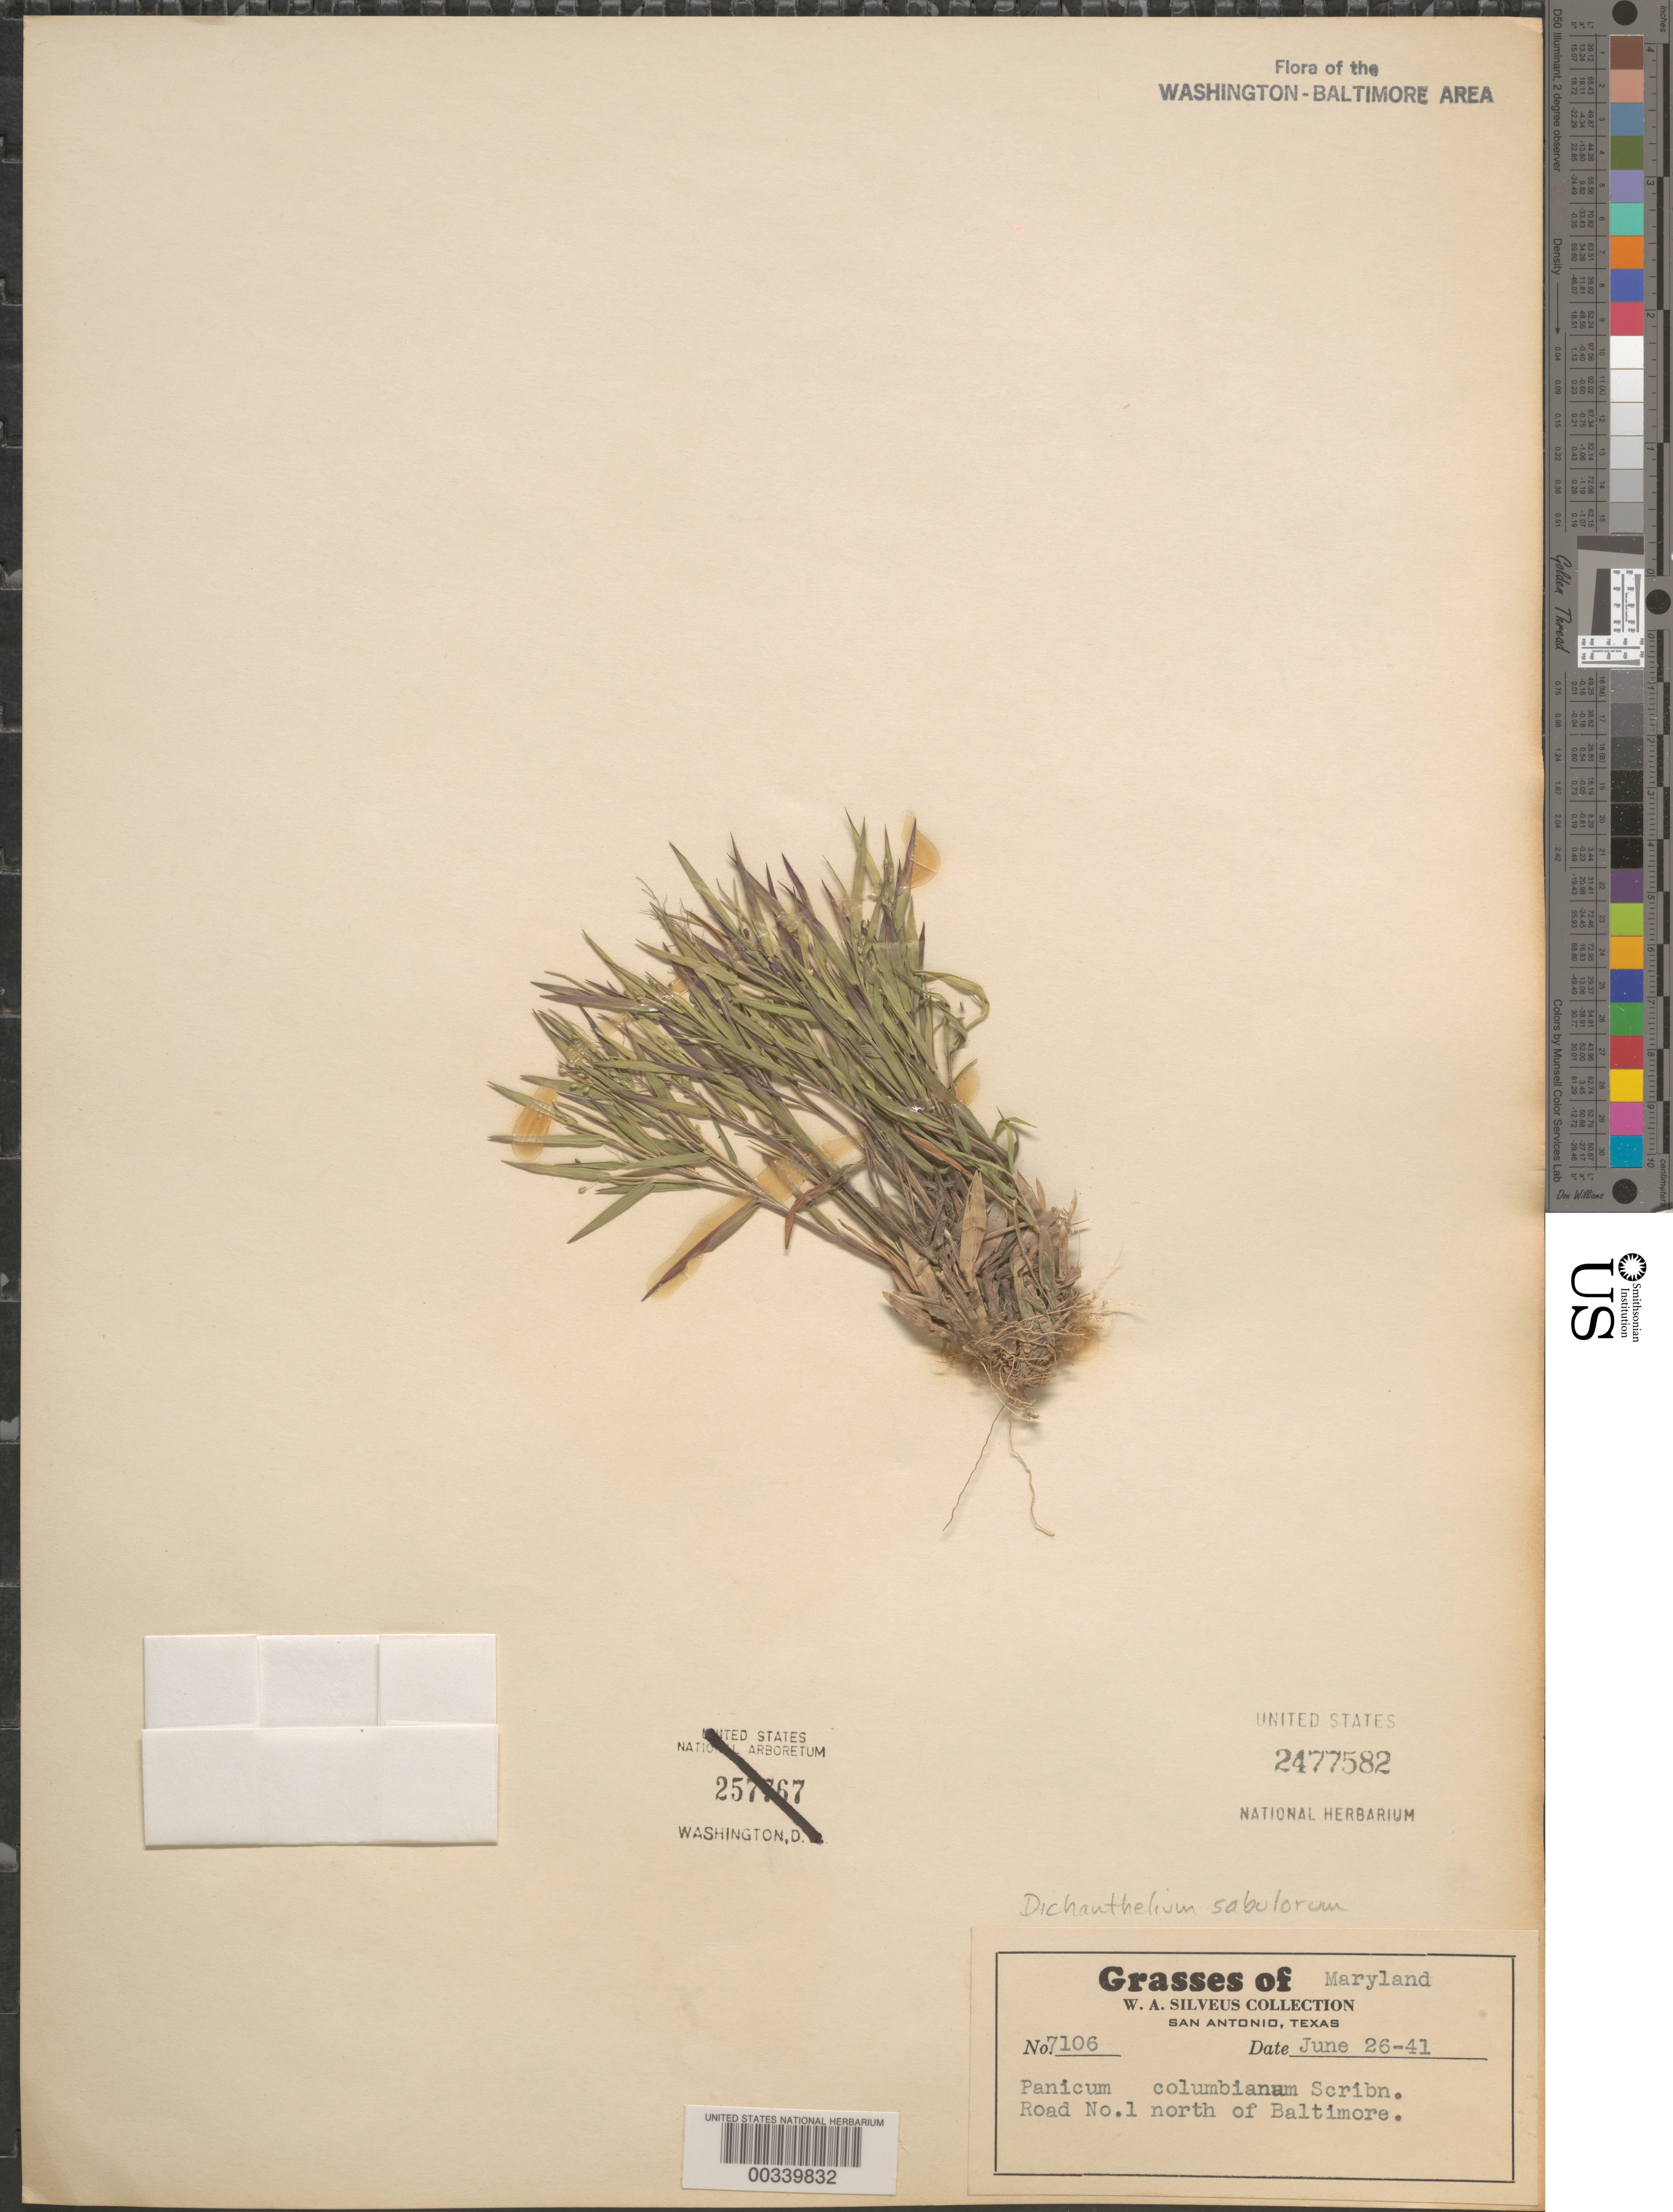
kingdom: Plantae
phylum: Tracheophyta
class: Liliopsida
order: Poales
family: Poaceae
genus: Dichanthelium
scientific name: Dichanthelium sabulorum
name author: (Lam.) Gould & C.A. Clark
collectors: W. Silveus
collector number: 7106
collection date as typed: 26 Jun 1941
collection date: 1941-06-26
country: United States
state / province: Maryland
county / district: Baltimore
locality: N of Baltimore, road #1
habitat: Roadside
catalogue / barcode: US 2477582